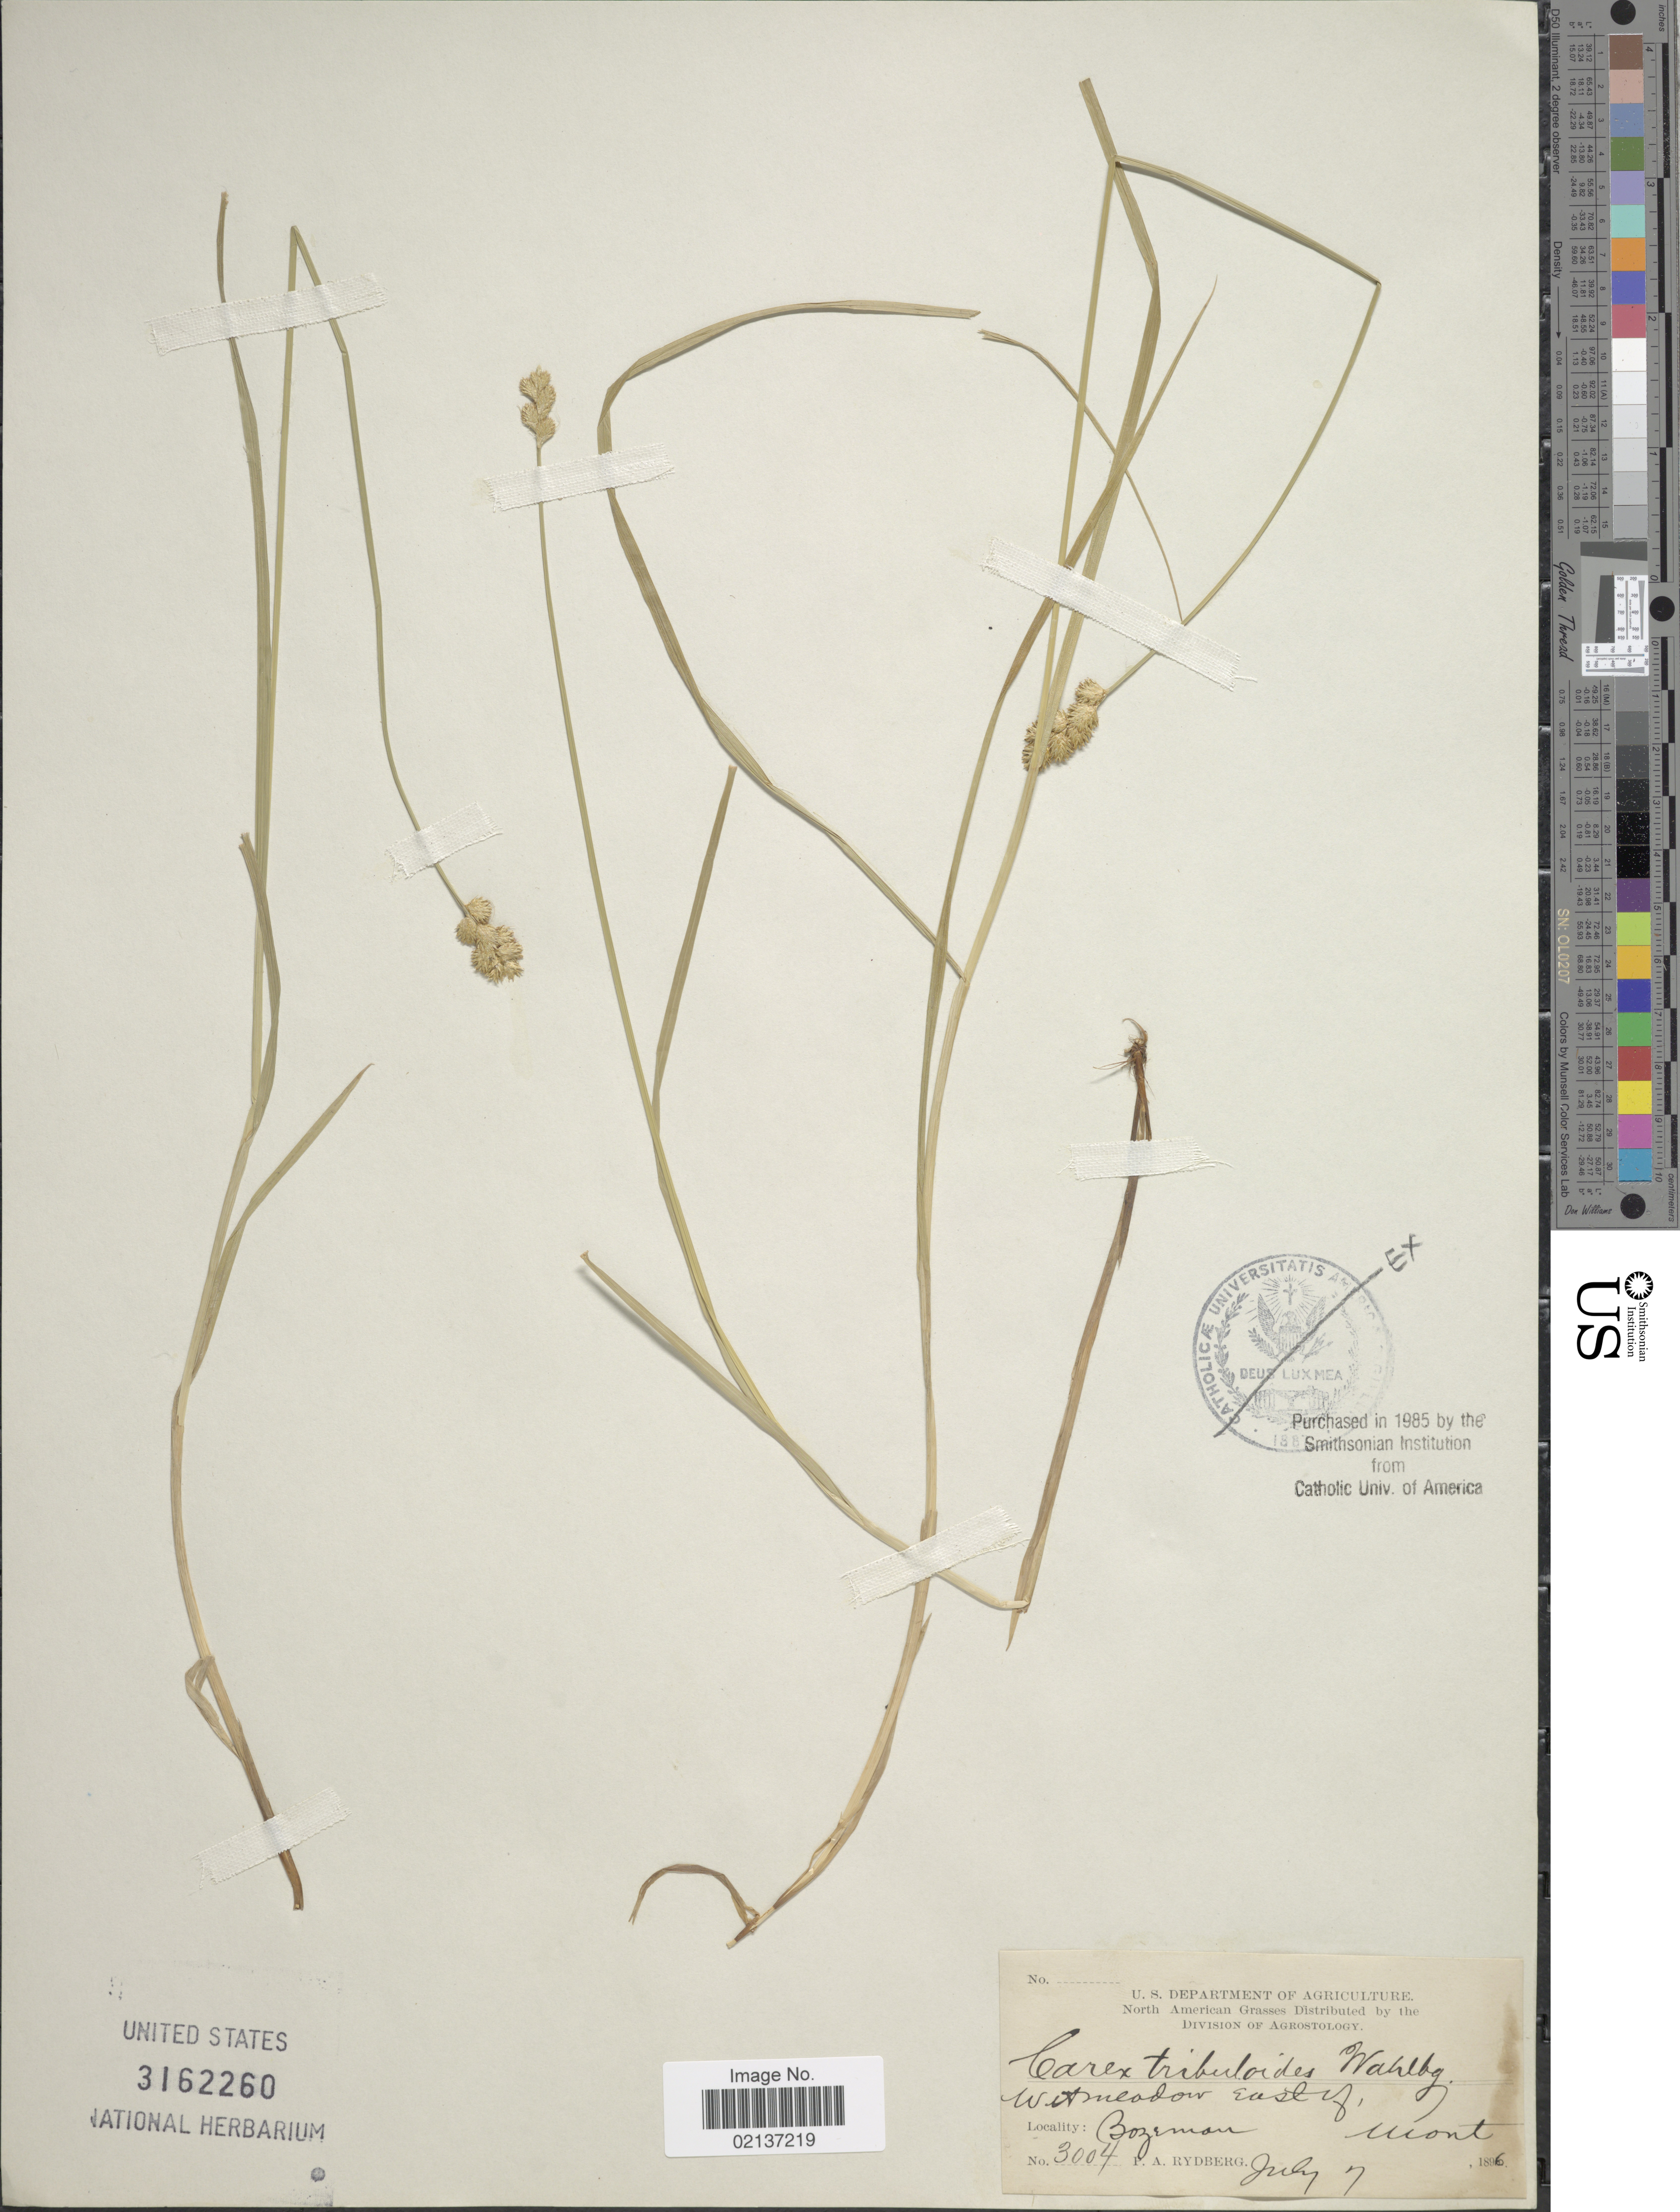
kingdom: Plantae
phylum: Tracheophyta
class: Liliopsida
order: Poales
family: Cyperaceae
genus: Carex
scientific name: Carex tribuloides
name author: Wahlenb.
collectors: P. A. Rydberg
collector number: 3004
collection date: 1896-07-07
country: United States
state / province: Montana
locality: Wet meadow, east of Bozeman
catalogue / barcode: US 3162260